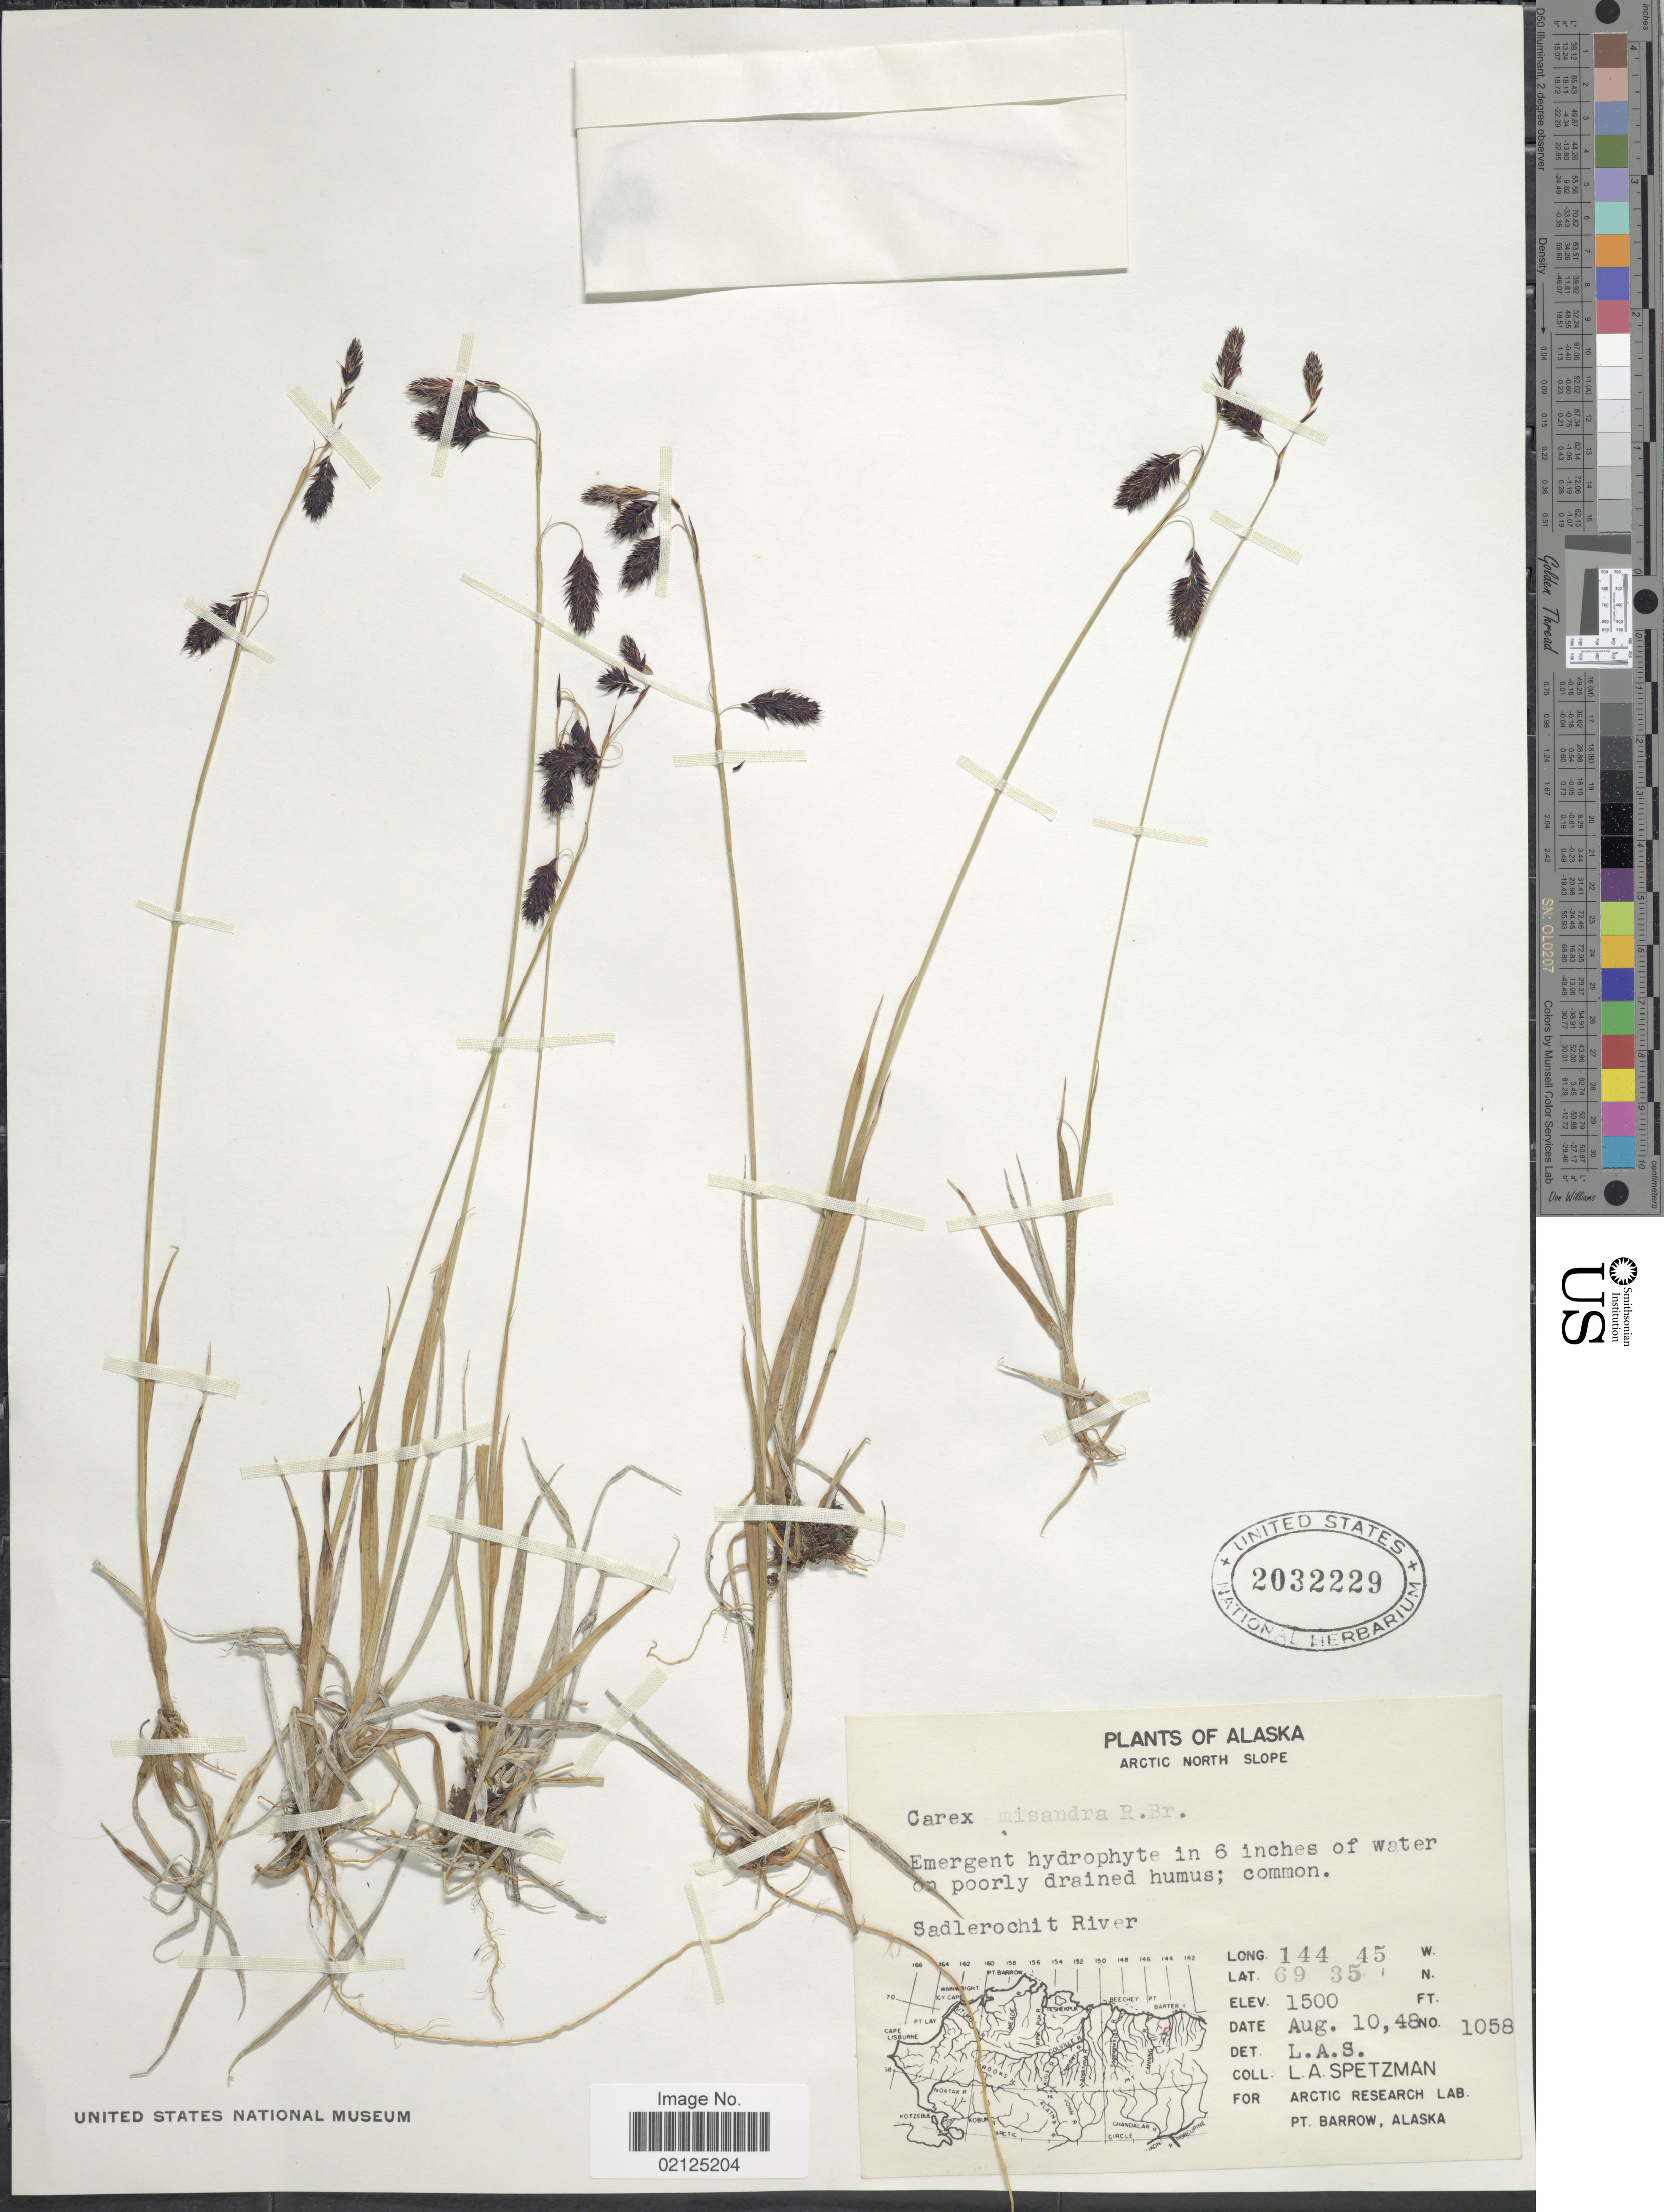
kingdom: Plantae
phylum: Tracheophyta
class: Liliopsida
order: Poales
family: Cyperaceae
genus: Carex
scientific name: Carex fuliginosa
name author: Schkuhr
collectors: L. Spetzman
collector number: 1058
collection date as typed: Transcribed d/m/y: 10/8/48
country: United States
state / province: Alaska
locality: Arctic North Slope, Sadlerochit River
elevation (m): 457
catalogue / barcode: US 2032229